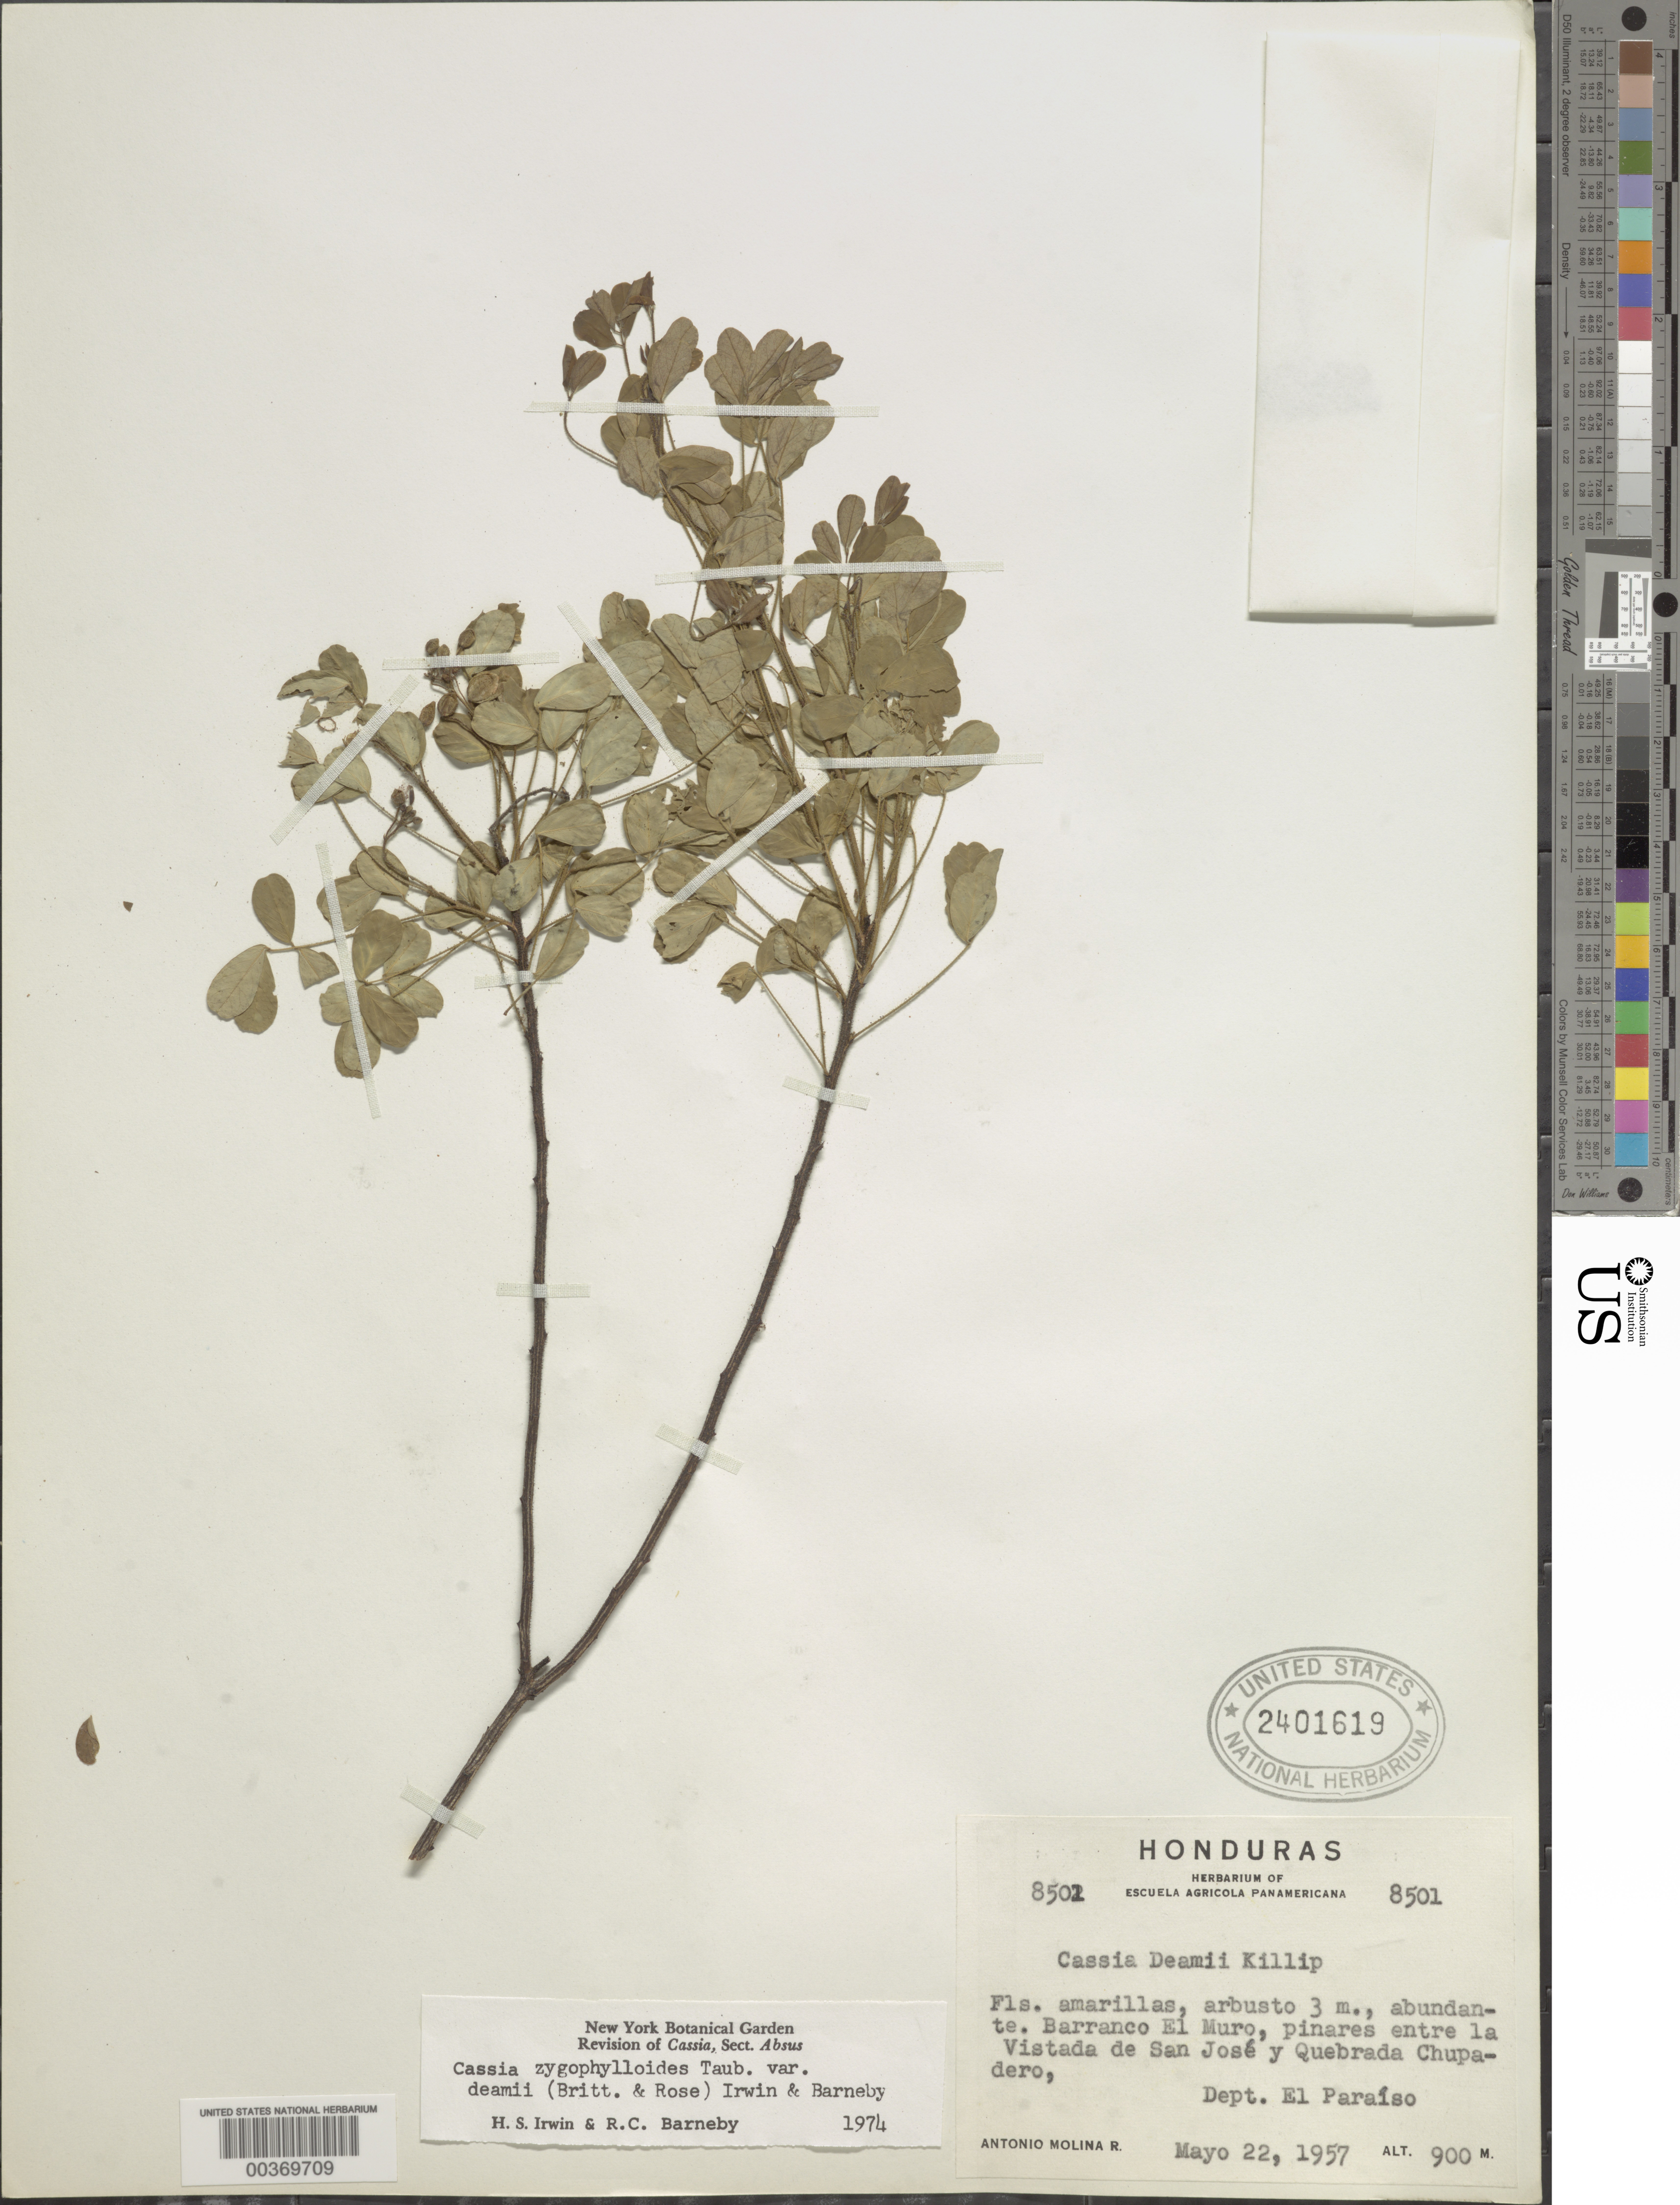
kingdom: Plantae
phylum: Tracheophyta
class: Magnoliopsida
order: Fabales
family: Fabaceae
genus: Chamaecrista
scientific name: Chamaecrista zygophylloides var. deamii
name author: (Britton & Rose) H.S. Irwin & Barneby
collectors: A. Molina R.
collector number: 8502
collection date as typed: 22 May 1957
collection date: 1957-05-22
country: Honduras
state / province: El Paraíso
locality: Barranco El Muro, Pinares entre La Vistada de San Jose y Quebrada Chupadero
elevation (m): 900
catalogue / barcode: US 2401619